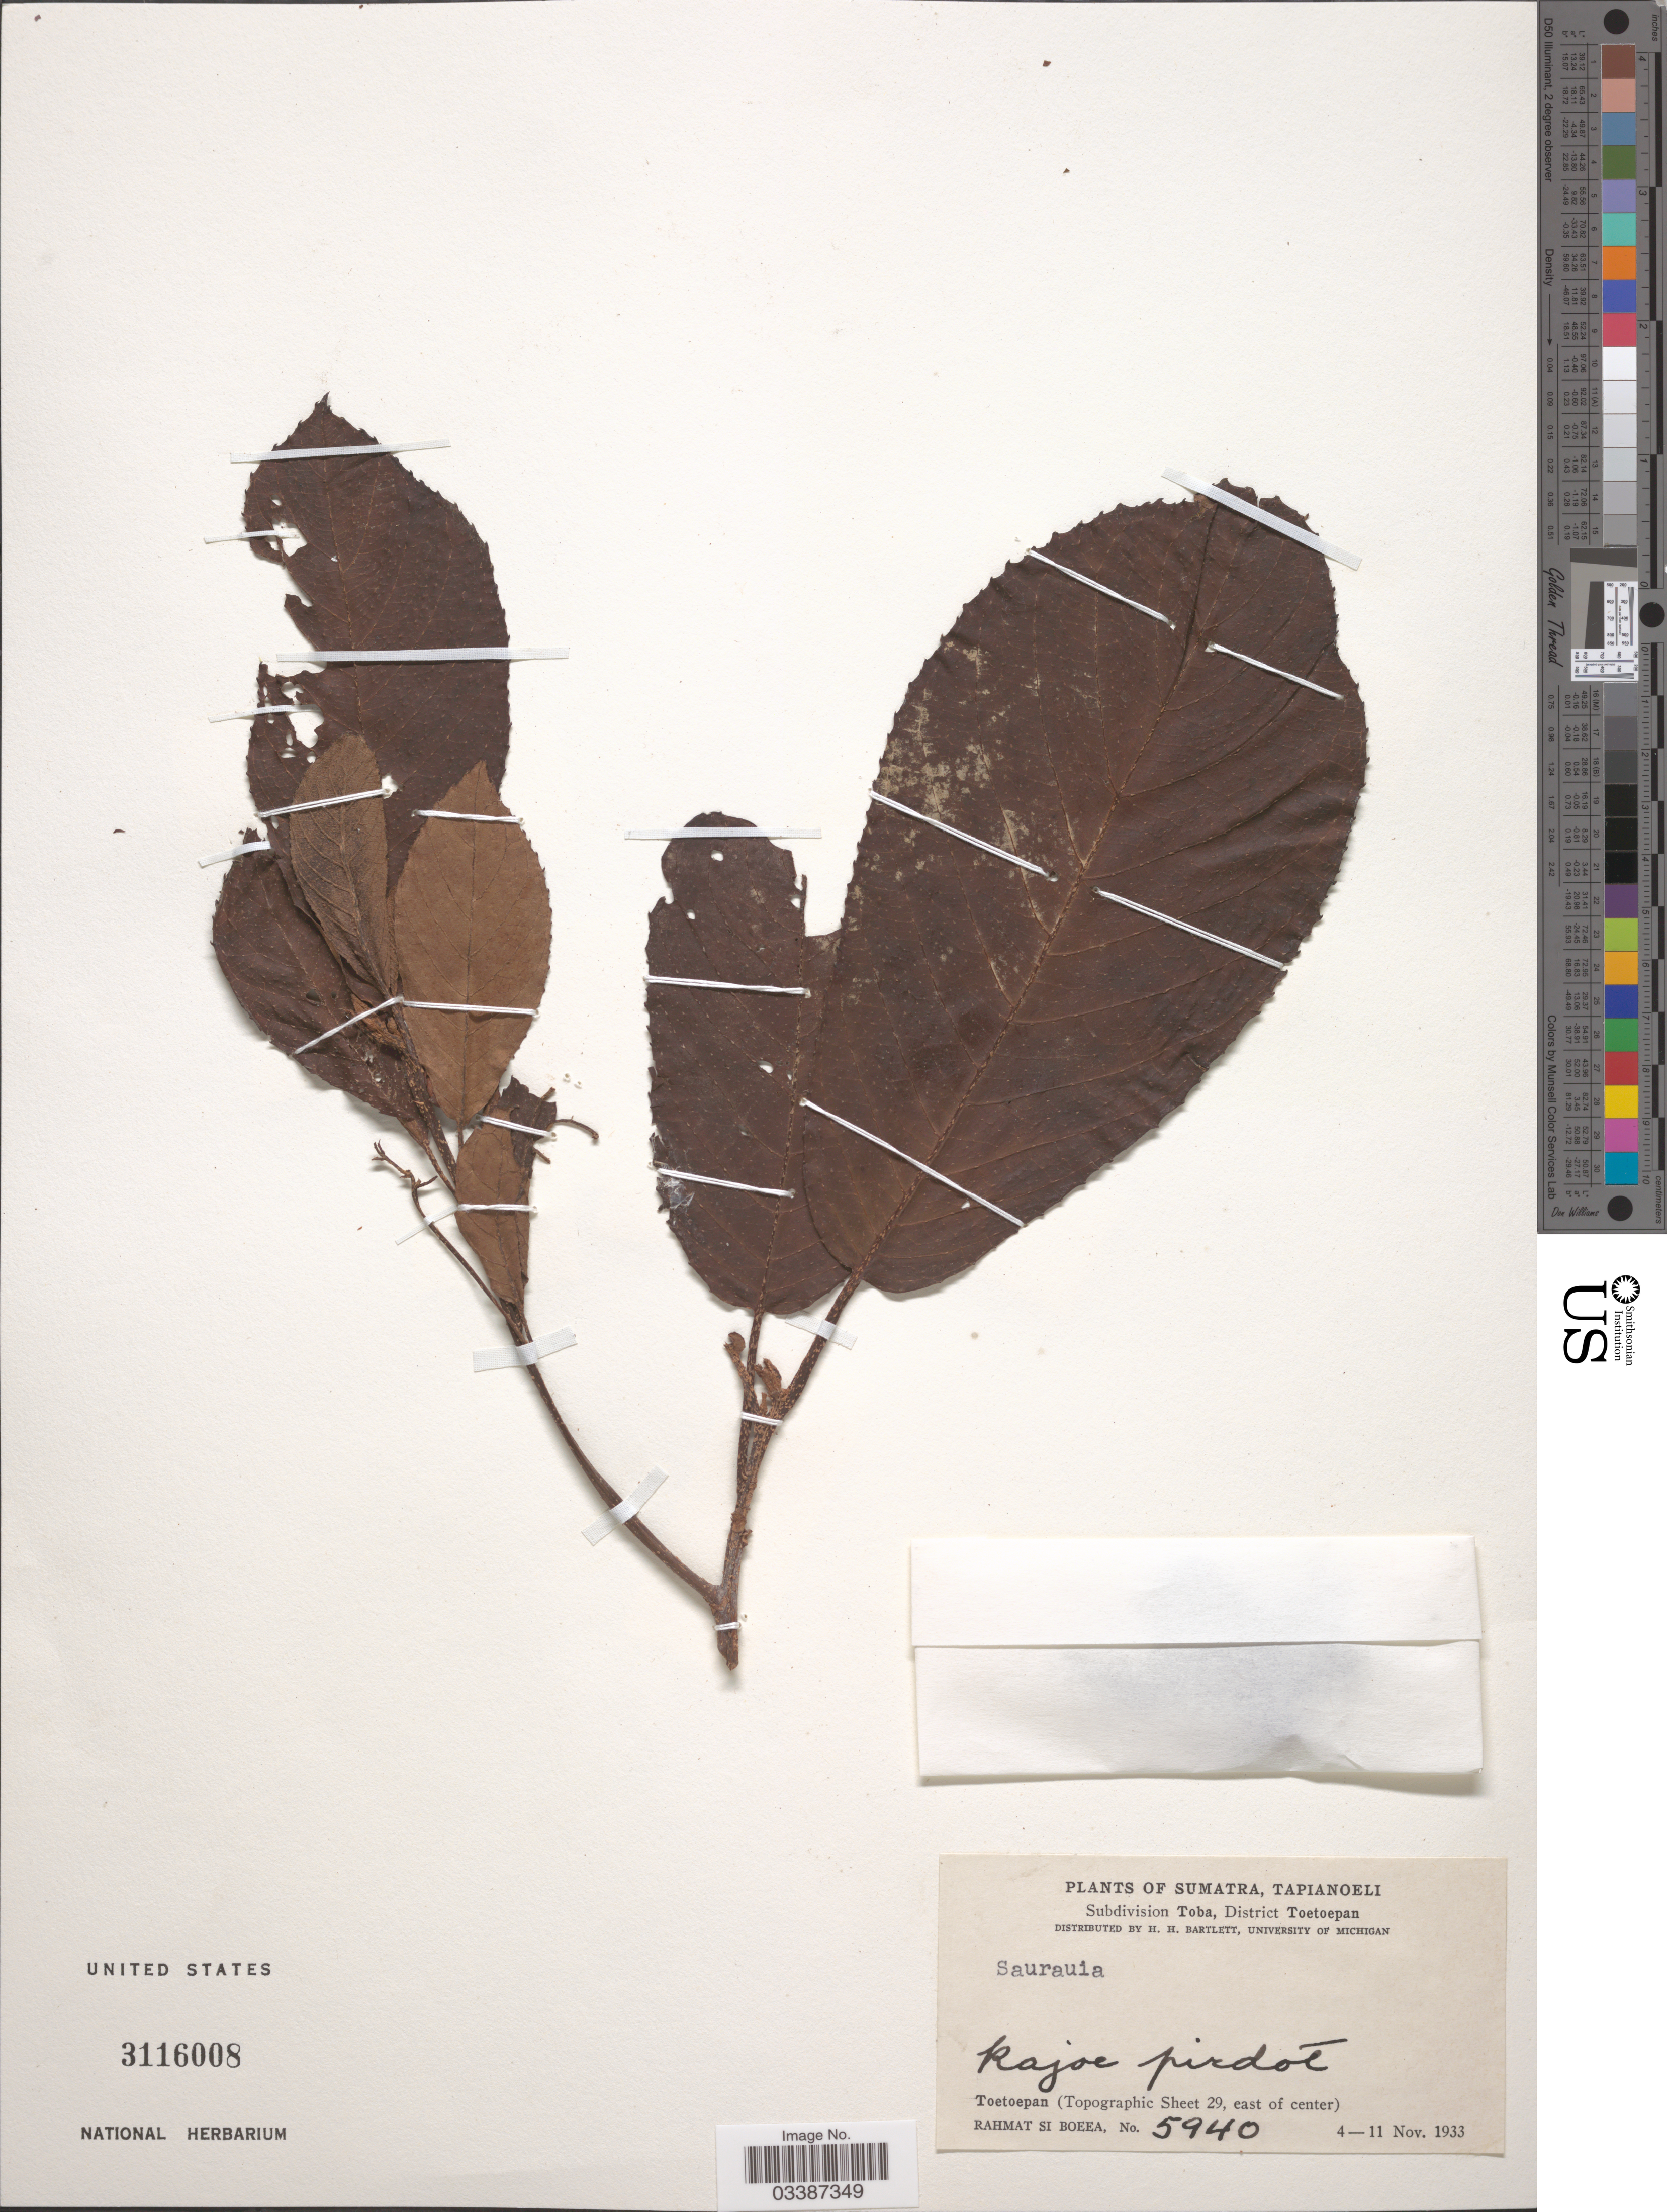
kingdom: Plantae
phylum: Tracheophyta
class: Magnoliopsida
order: Ericales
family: Actinidiaceae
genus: Saurauia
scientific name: Saurauia sp.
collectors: Rahmat Si Boeea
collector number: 5940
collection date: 1933-11-04/1933-11-11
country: Indonesia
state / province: Sumatra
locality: Tapianoeli. Subdivision Toba, District Toetoepan. Toetoepan (Topographic Sheet 29, east of center).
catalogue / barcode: US 3116008